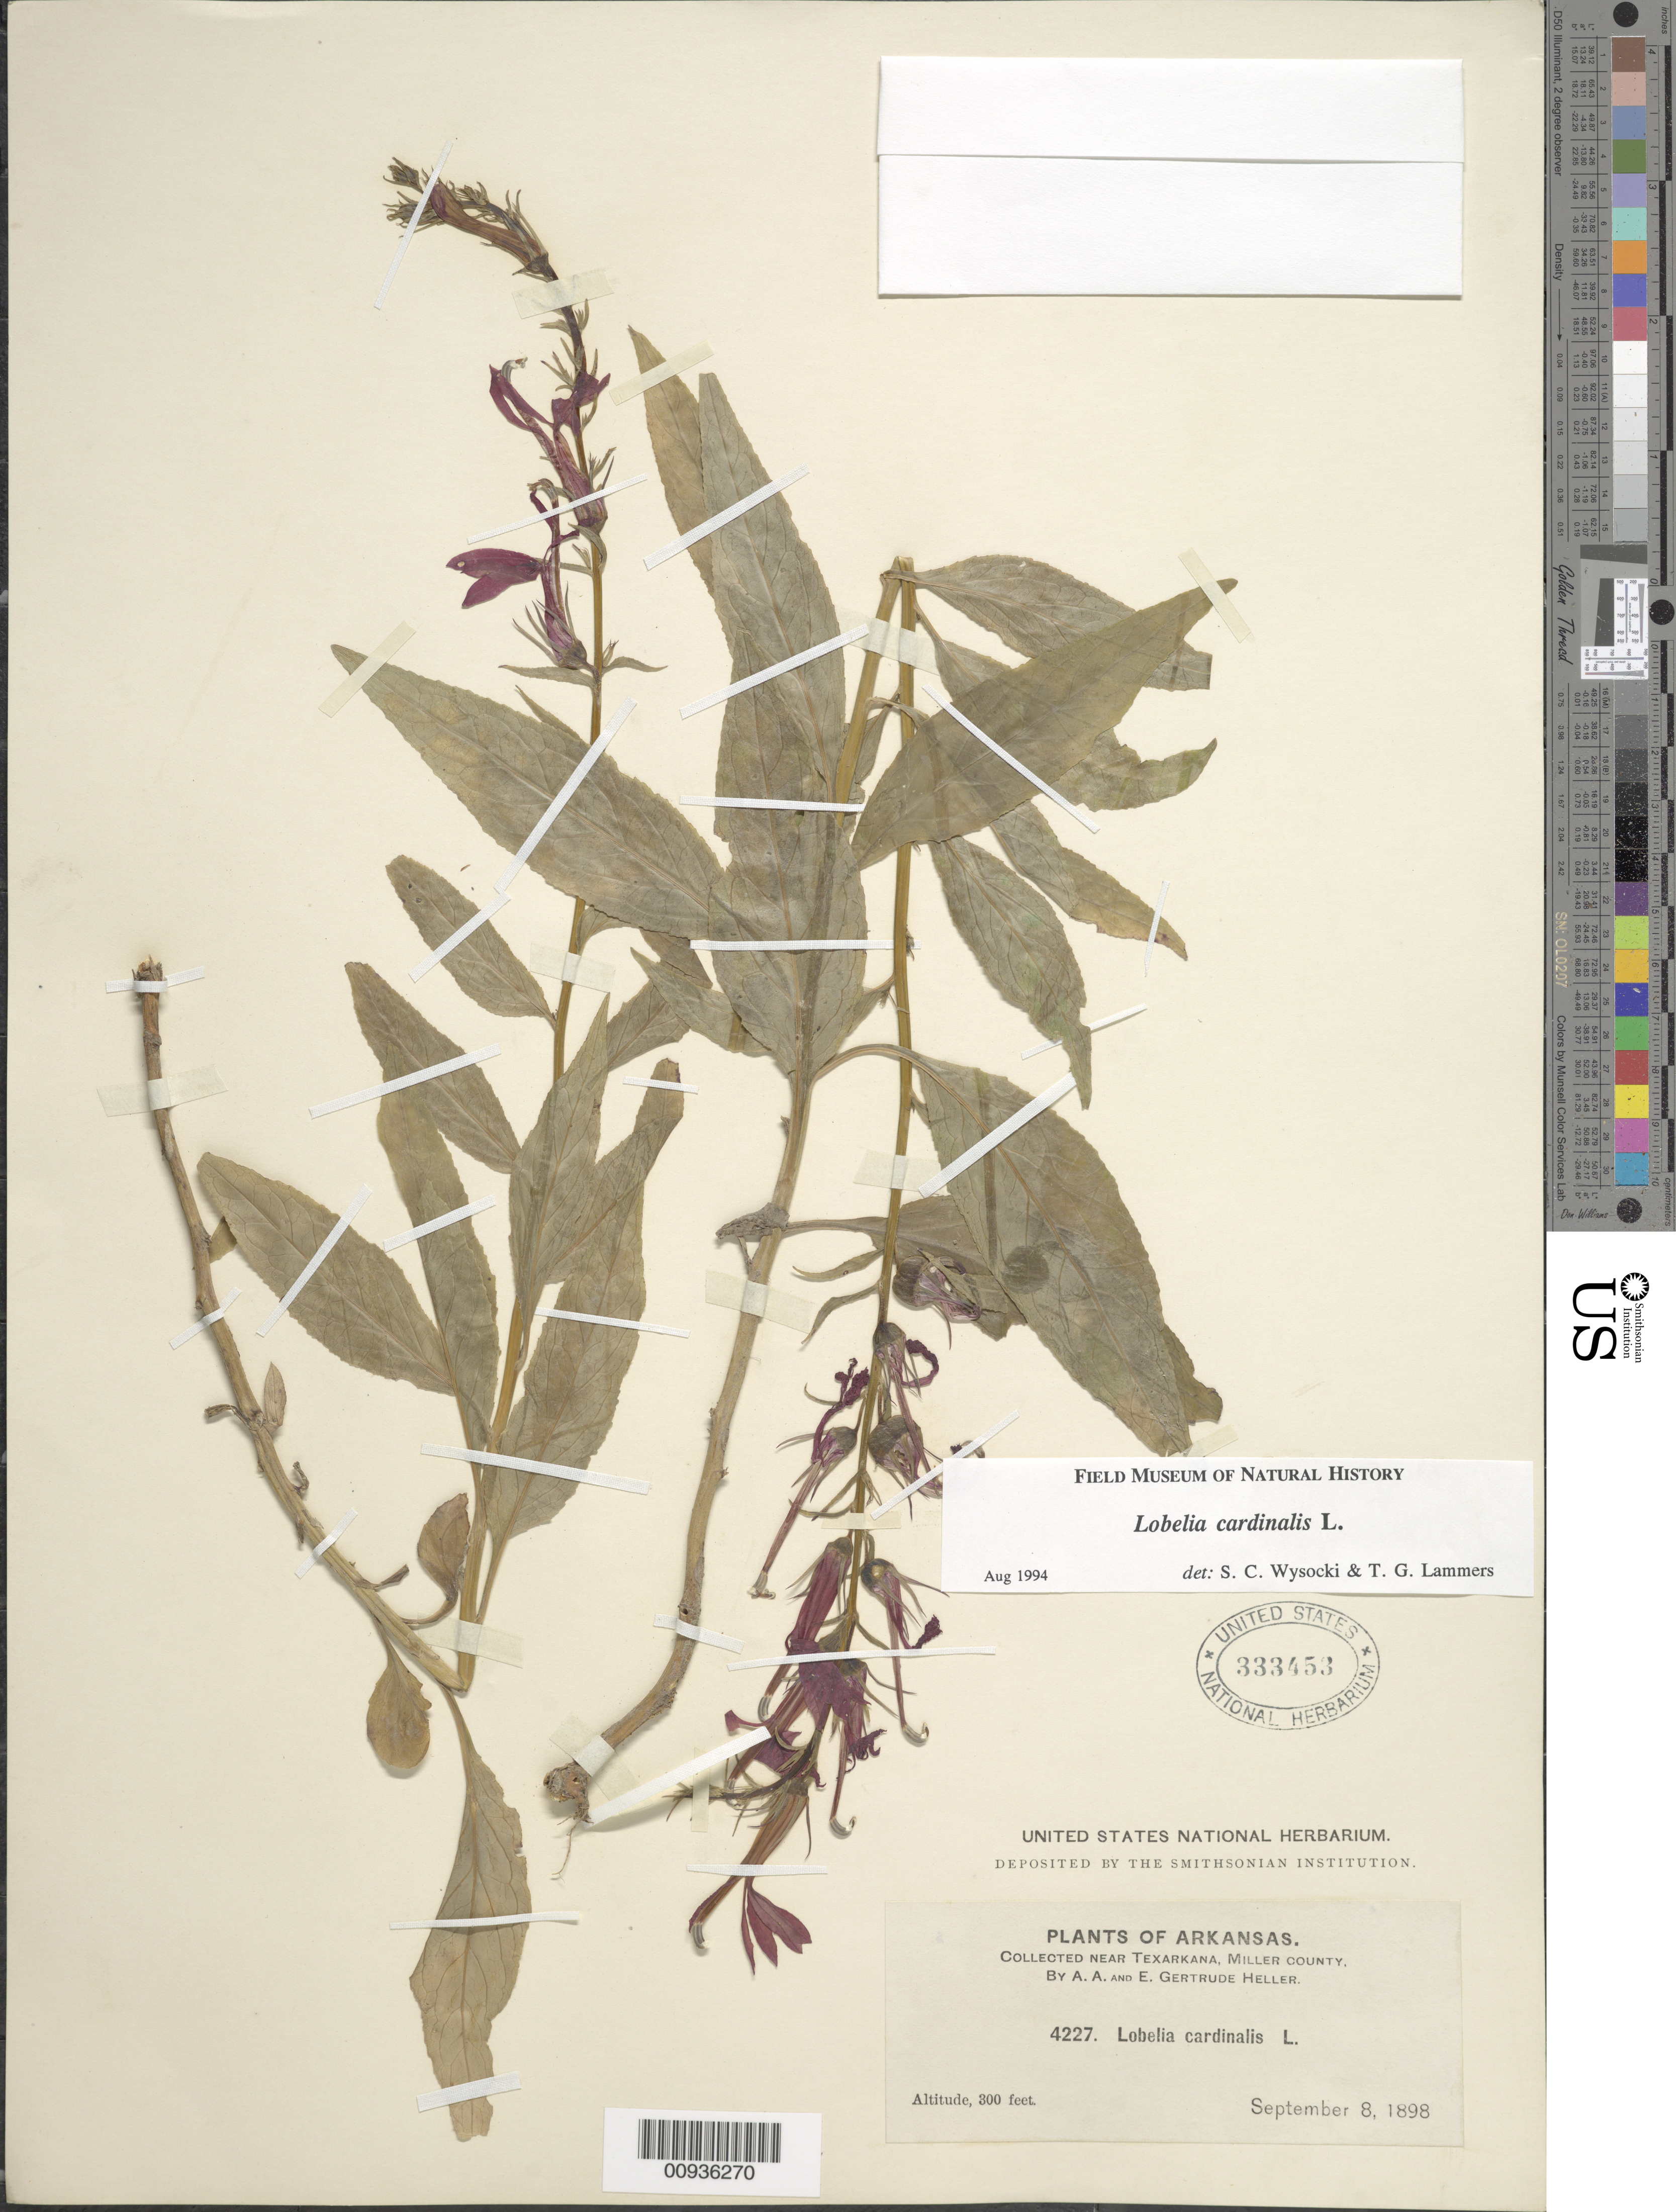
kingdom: Plantae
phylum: Tracheophyta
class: Magnoliopsida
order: Asterales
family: Campanulaceae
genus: Lobelia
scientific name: Lobelia cardinalis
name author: L.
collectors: A. A. Heller & E. G. Heller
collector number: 4227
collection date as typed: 08 Sep 1898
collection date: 1898-09-08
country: United States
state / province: Arkansas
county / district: Miller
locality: Near Texarkana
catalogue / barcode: US 333453